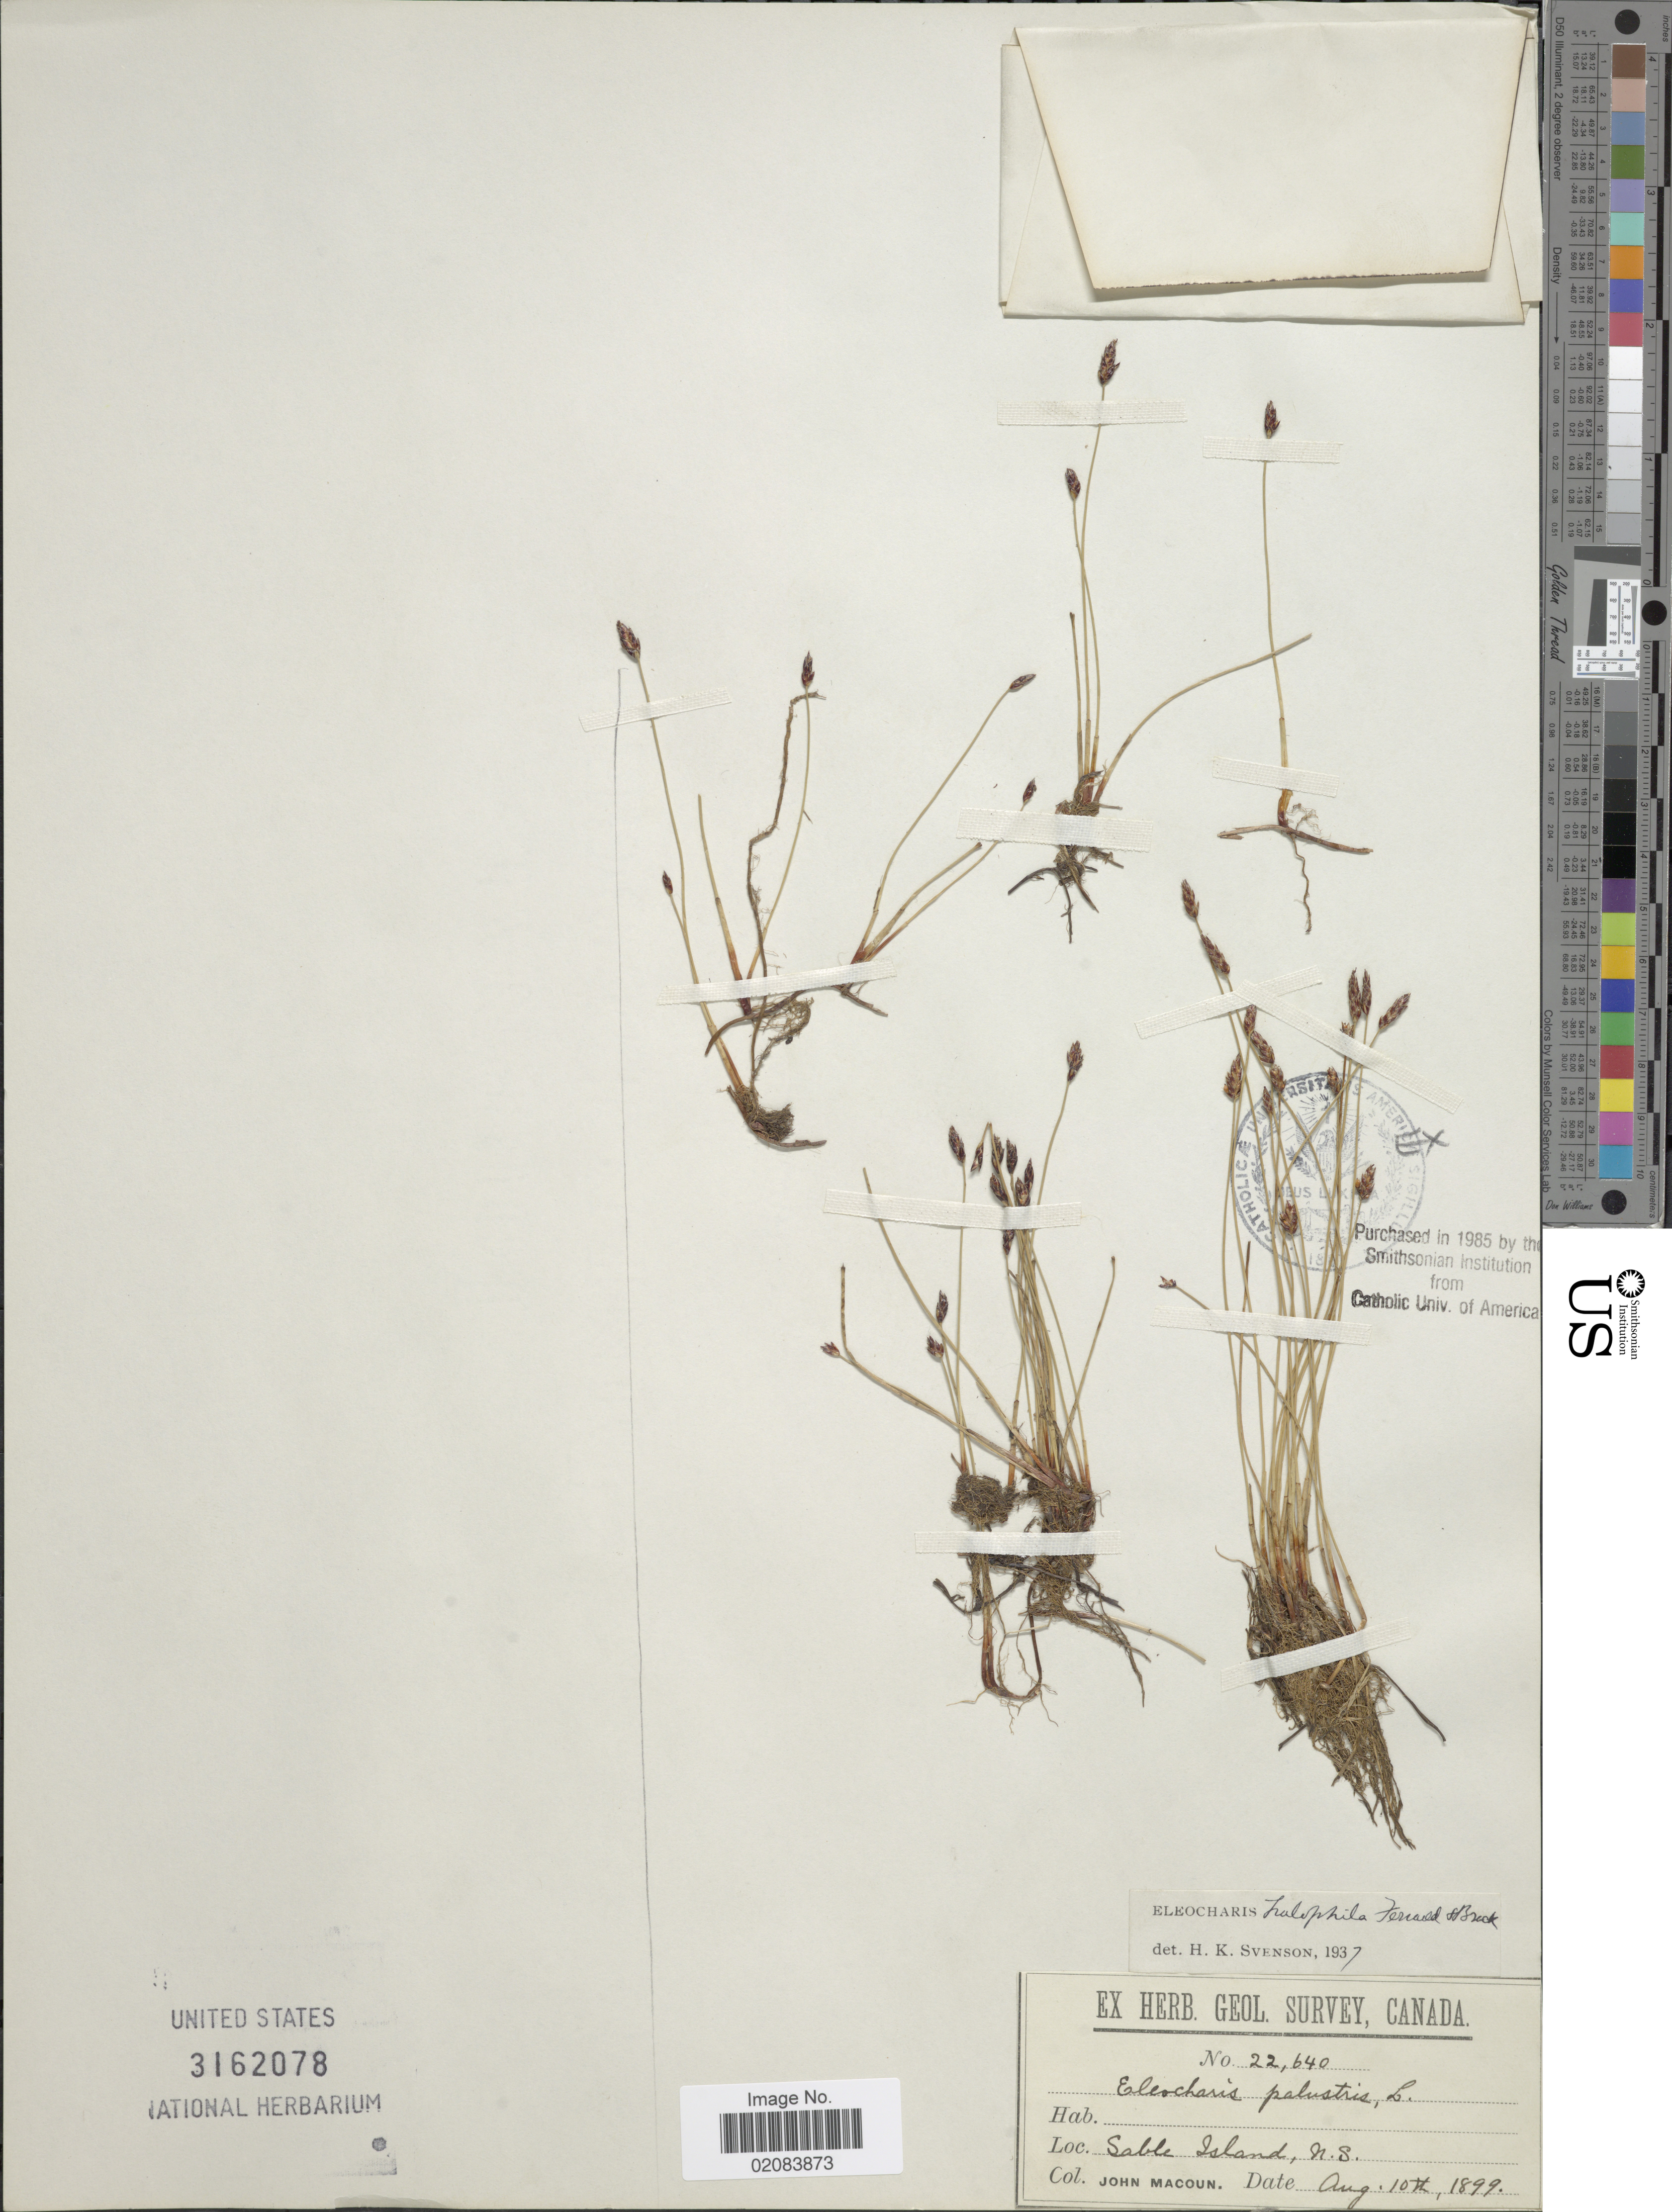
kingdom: Plantae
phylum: Tracheophyta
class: Liliopsida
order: Poales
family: Cyperaceae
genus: Eleocharis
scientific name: Eleocharis palustris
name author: (L.) Roem. & Schult.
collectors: J. Macoun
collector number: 22640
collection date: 1899-08-10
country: Canada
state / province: Nova Scotia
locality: Sable Island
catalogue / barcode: US 3162078